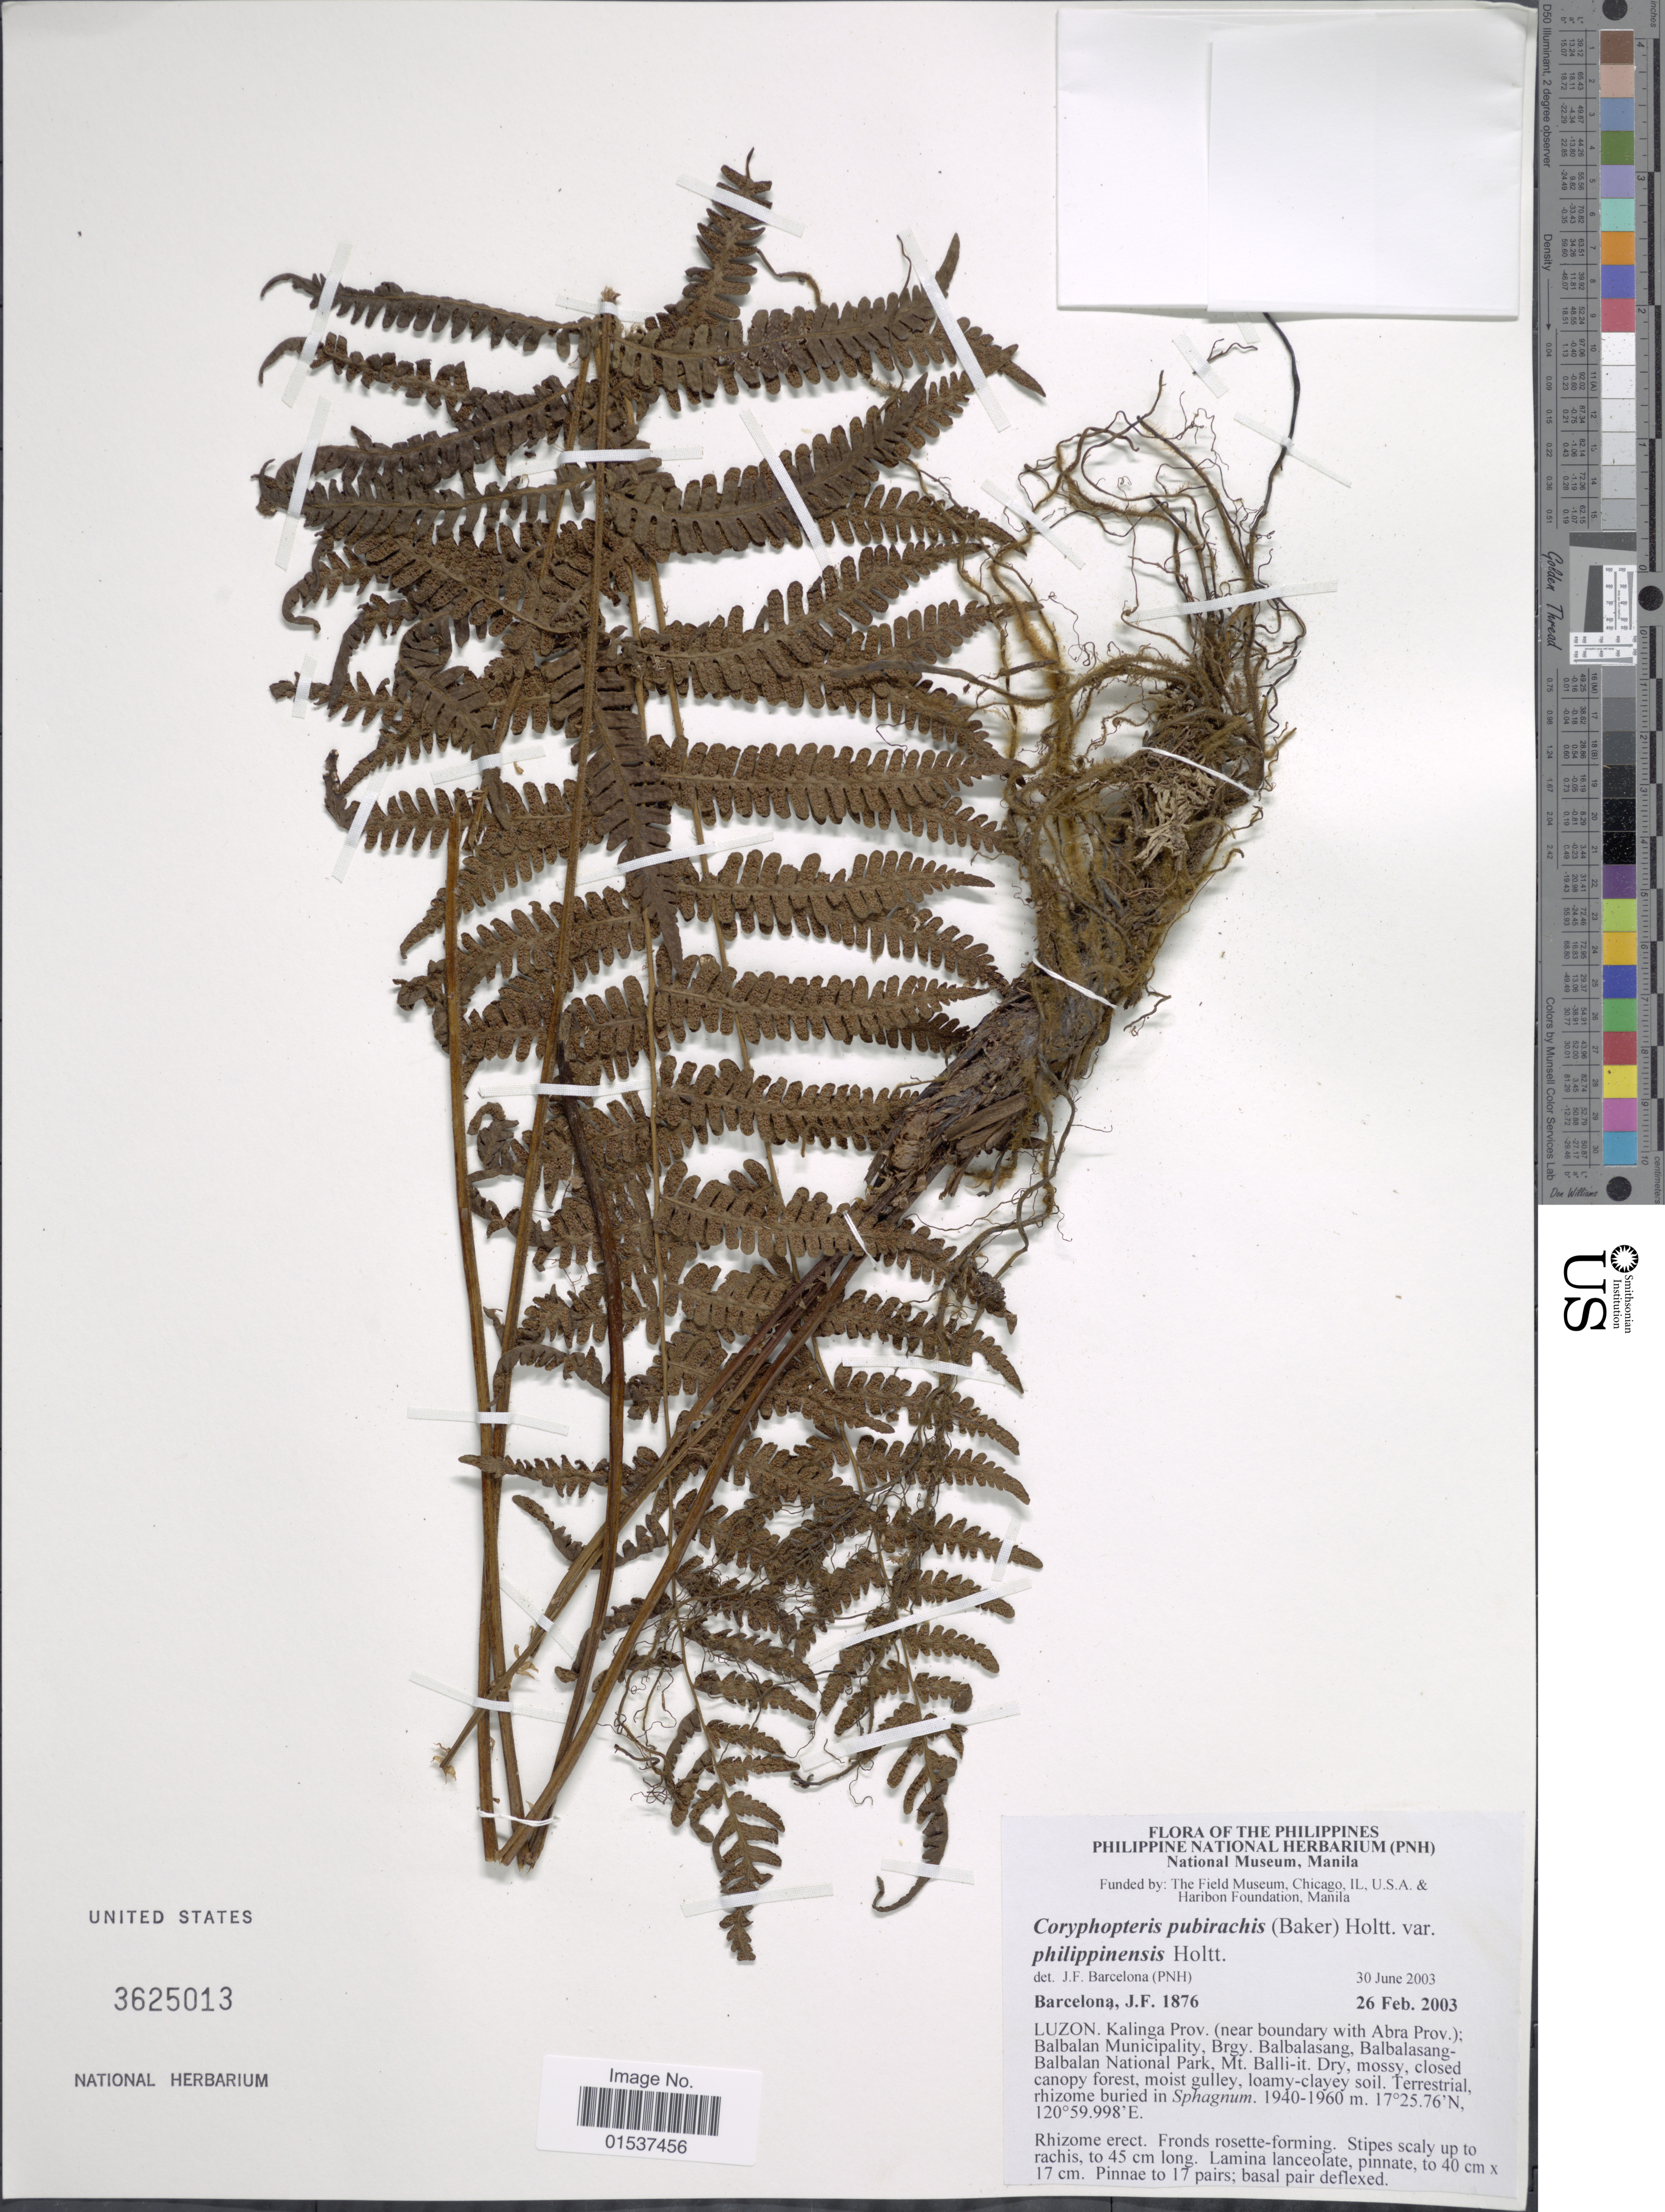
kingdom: Plantae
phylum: Tracheophyta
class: Polypodiopsida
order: Polypodiales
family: Thelypteridaceae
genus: Coryphopteris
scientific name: Coryphopteris pubirachis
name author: (Baker) Holttum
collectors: J. F. Barcelona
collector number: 1876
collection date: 2003-02-26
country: Philippines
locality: Luzon, Kalinga Prov.(near boundary with Abra Prov.): Balbalan Municipality, Brgy. Balbalasang, Balbalasang-Balbalan National Park, Mt. Ballu-it.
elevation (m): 1940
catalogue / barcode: US 3625013